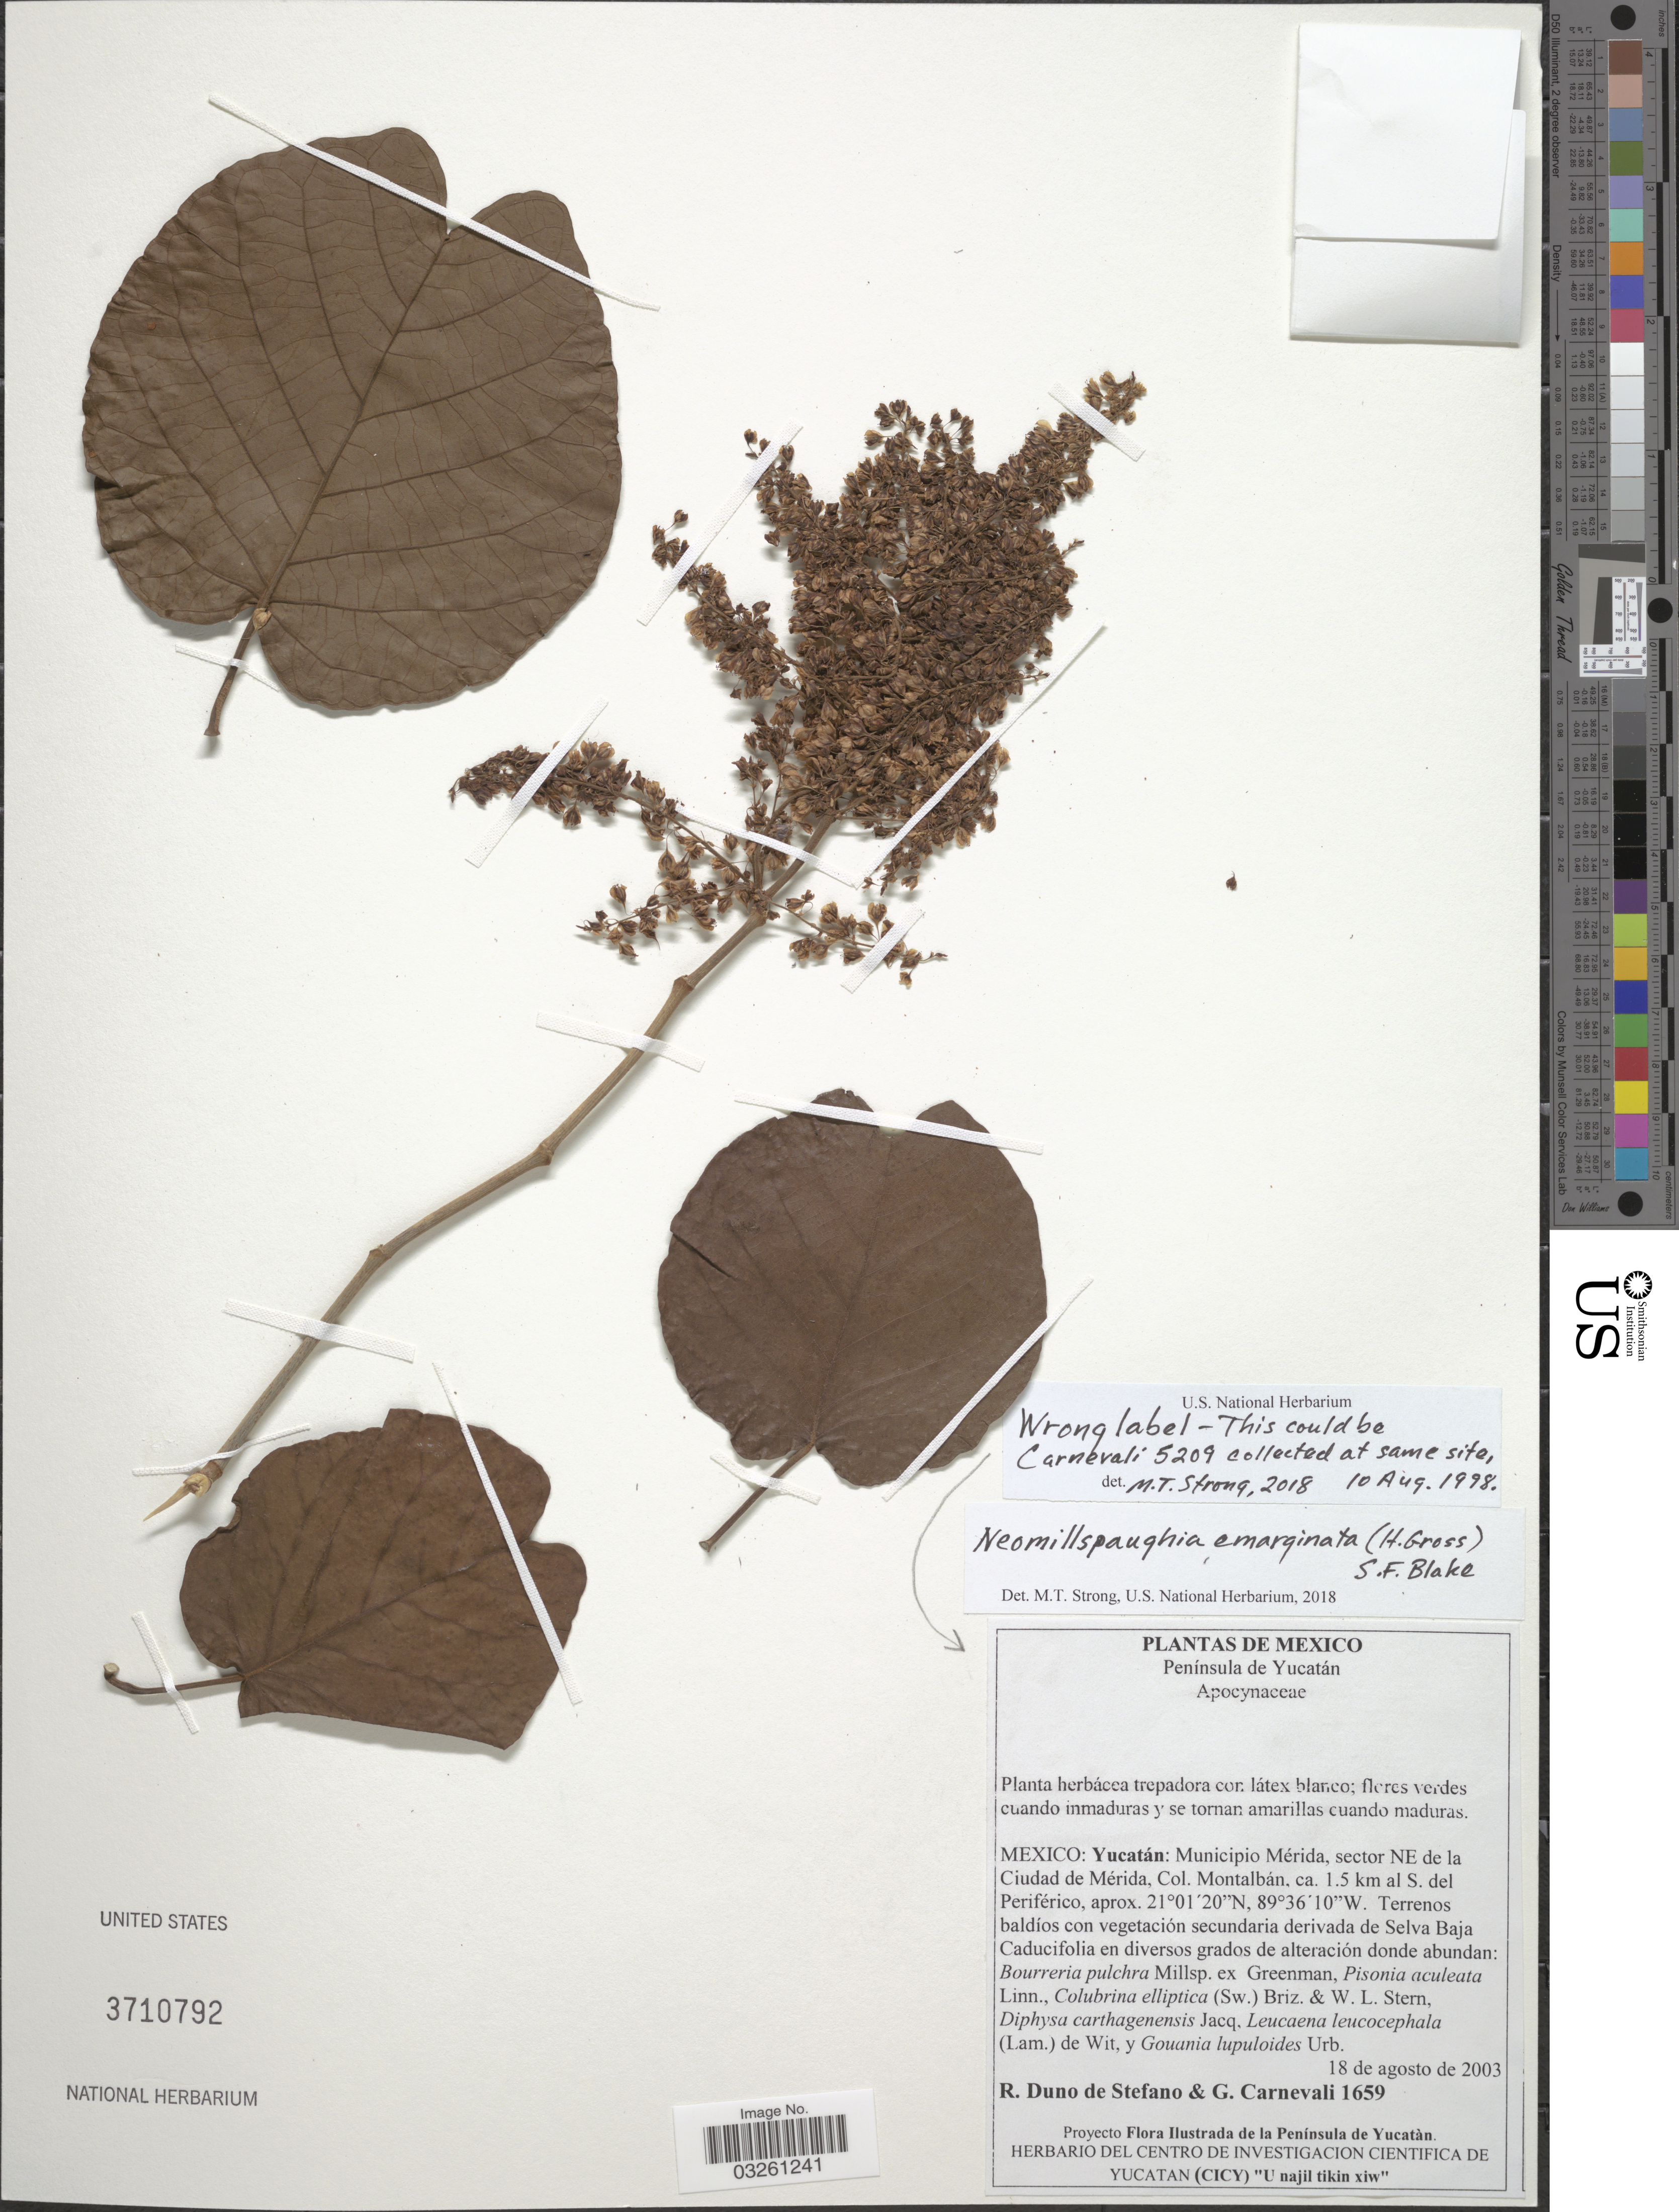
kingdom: Plantae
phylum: Tracheophyta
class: Magnoliopsida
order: Caryophyllales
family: Polygonaceae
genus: Neomillspaughia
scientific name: Neomillspaughia emarginata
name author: (H. Gross) S.F. Blake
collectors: R. Duno de Stefano & G. Carnevali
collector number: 1659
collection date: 2003-08-18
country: Mexico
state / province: Yucatán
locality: Península de Yucatán. Municipio Mérida, sector NE de la Ciudad de Mérida, Col. Montalbán, ca. 1.5 km al S. del Periférico.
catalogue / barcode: US 3710792